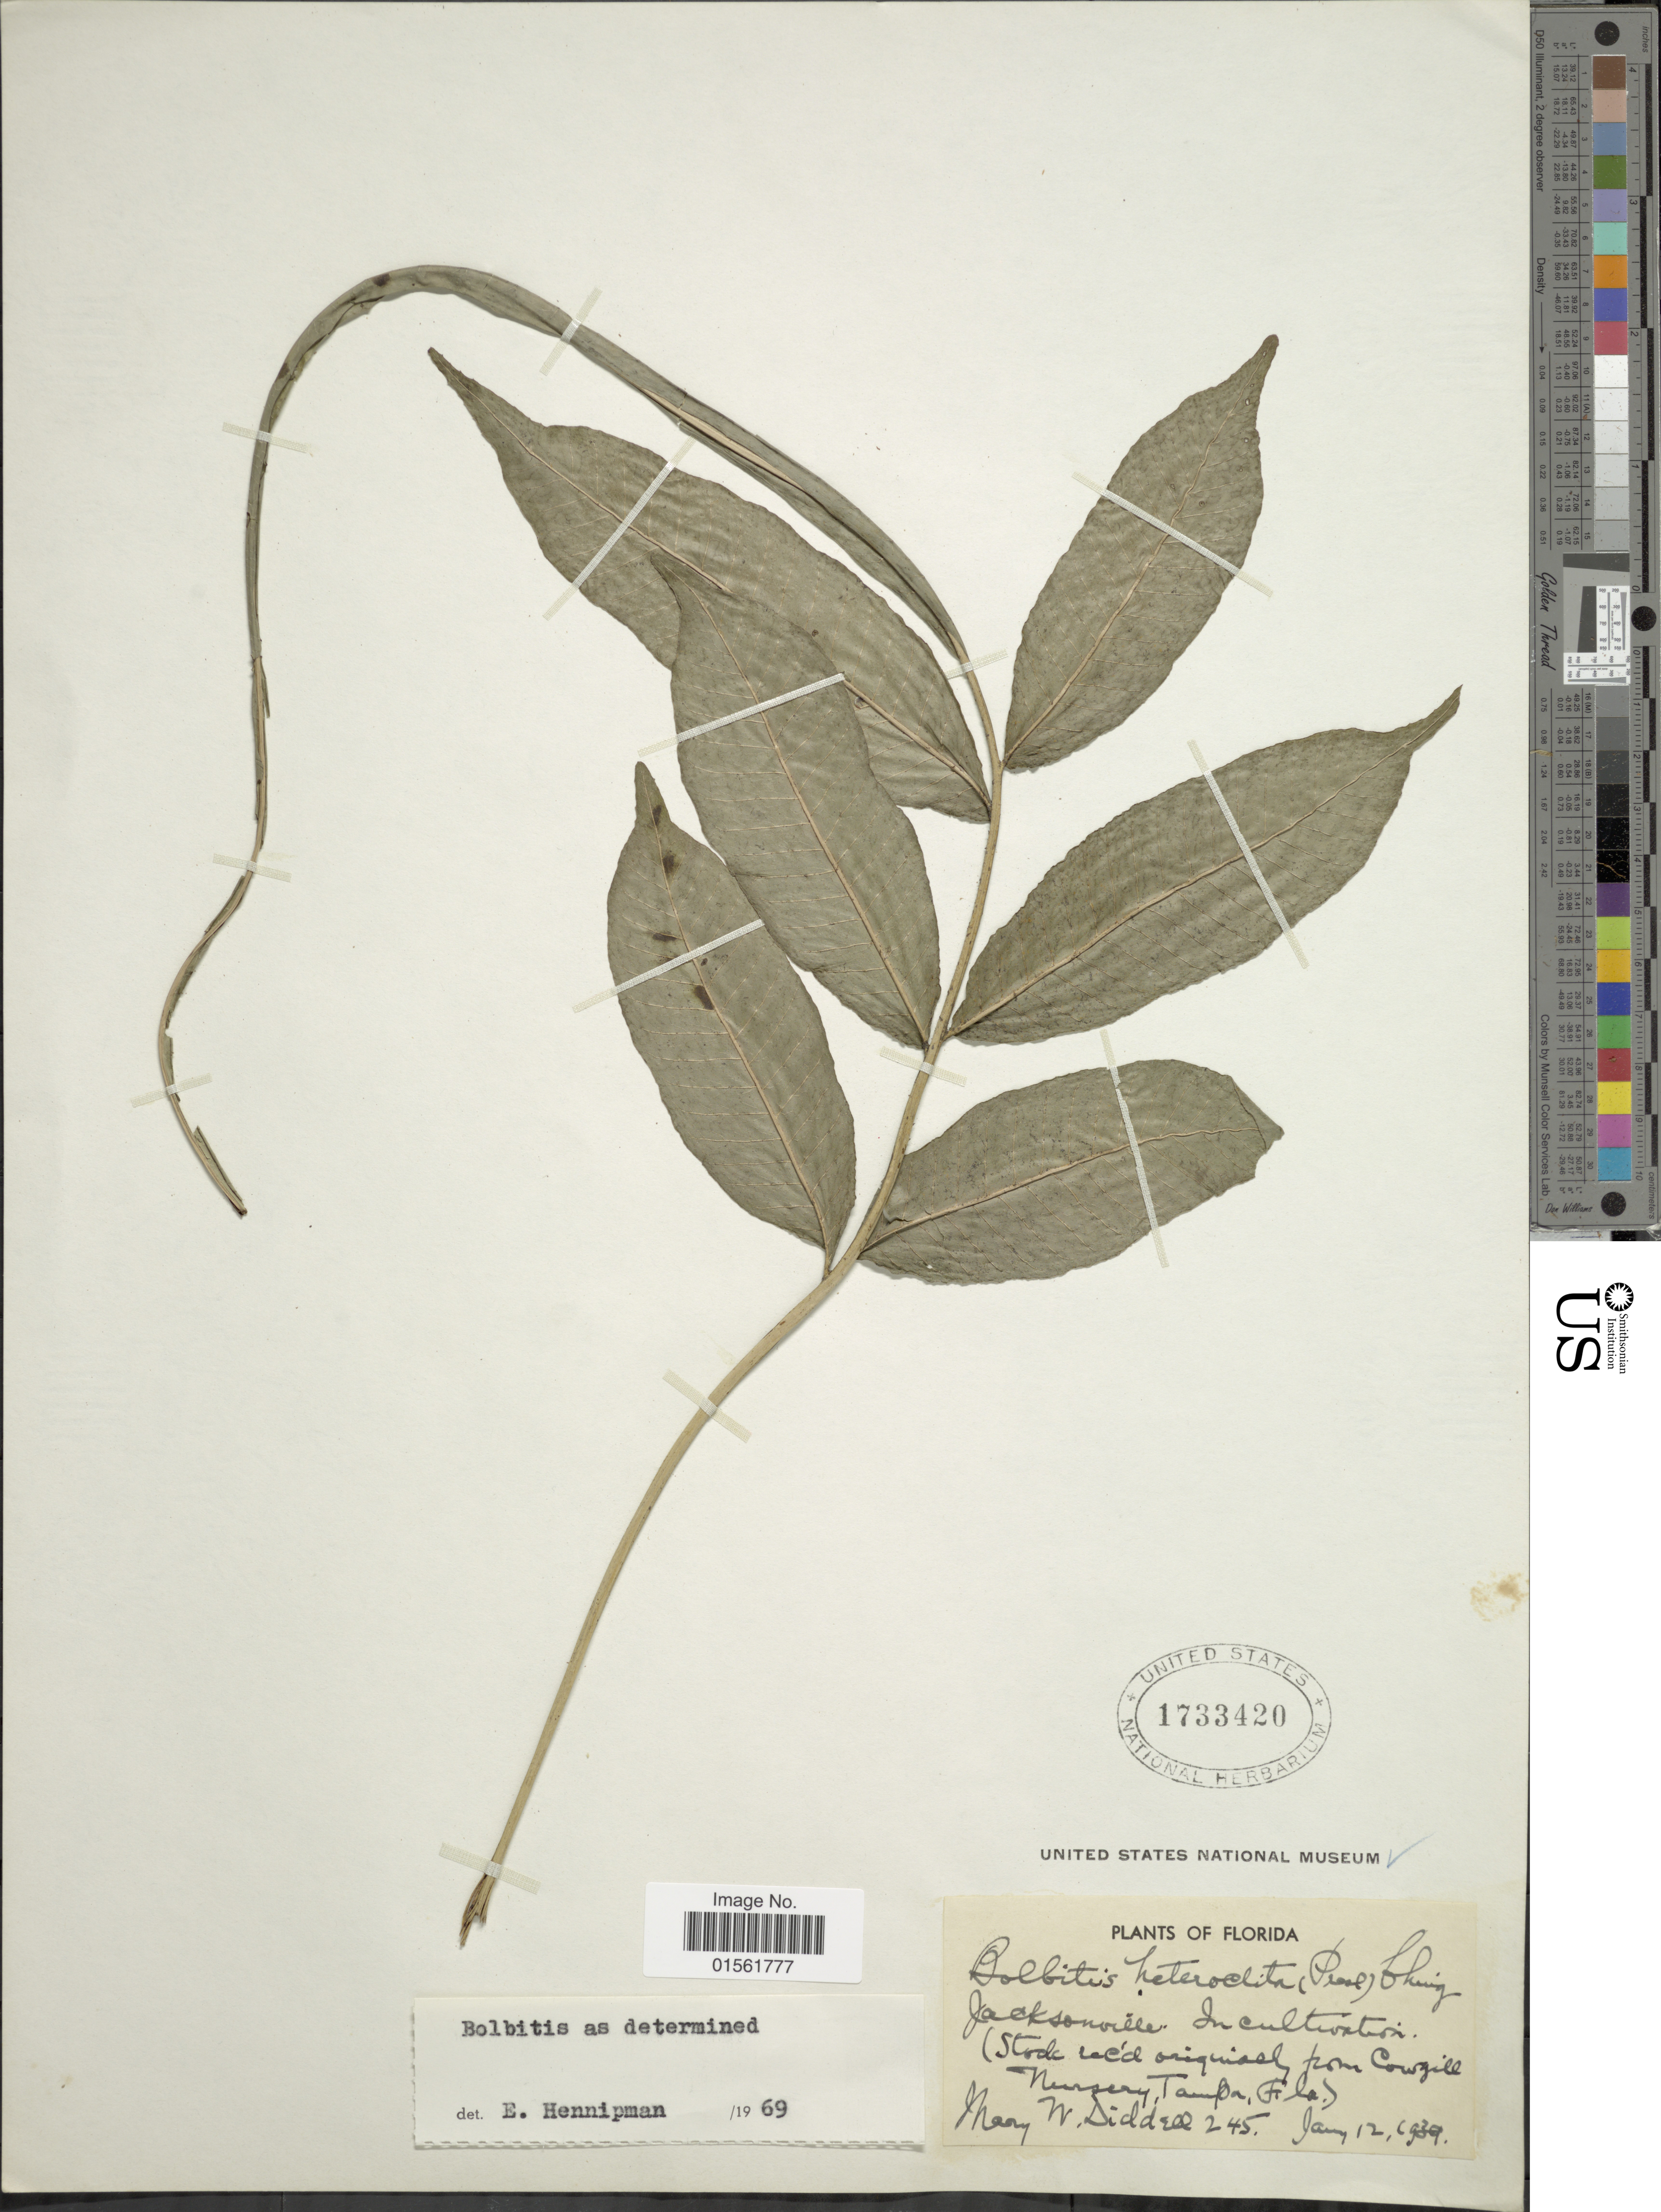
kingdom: Plantae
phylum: Tracheophyta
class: Polypodiopsida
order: Polypodiales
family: Dryopteridaceae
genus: Bolbitis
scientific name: Bolbitis heteroclita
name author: (C. Presl) Ching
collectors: M. Diddell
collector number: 245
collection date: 1939-01-12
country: United States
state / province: Florida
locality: Jacksonville.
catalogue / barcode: US 1733420